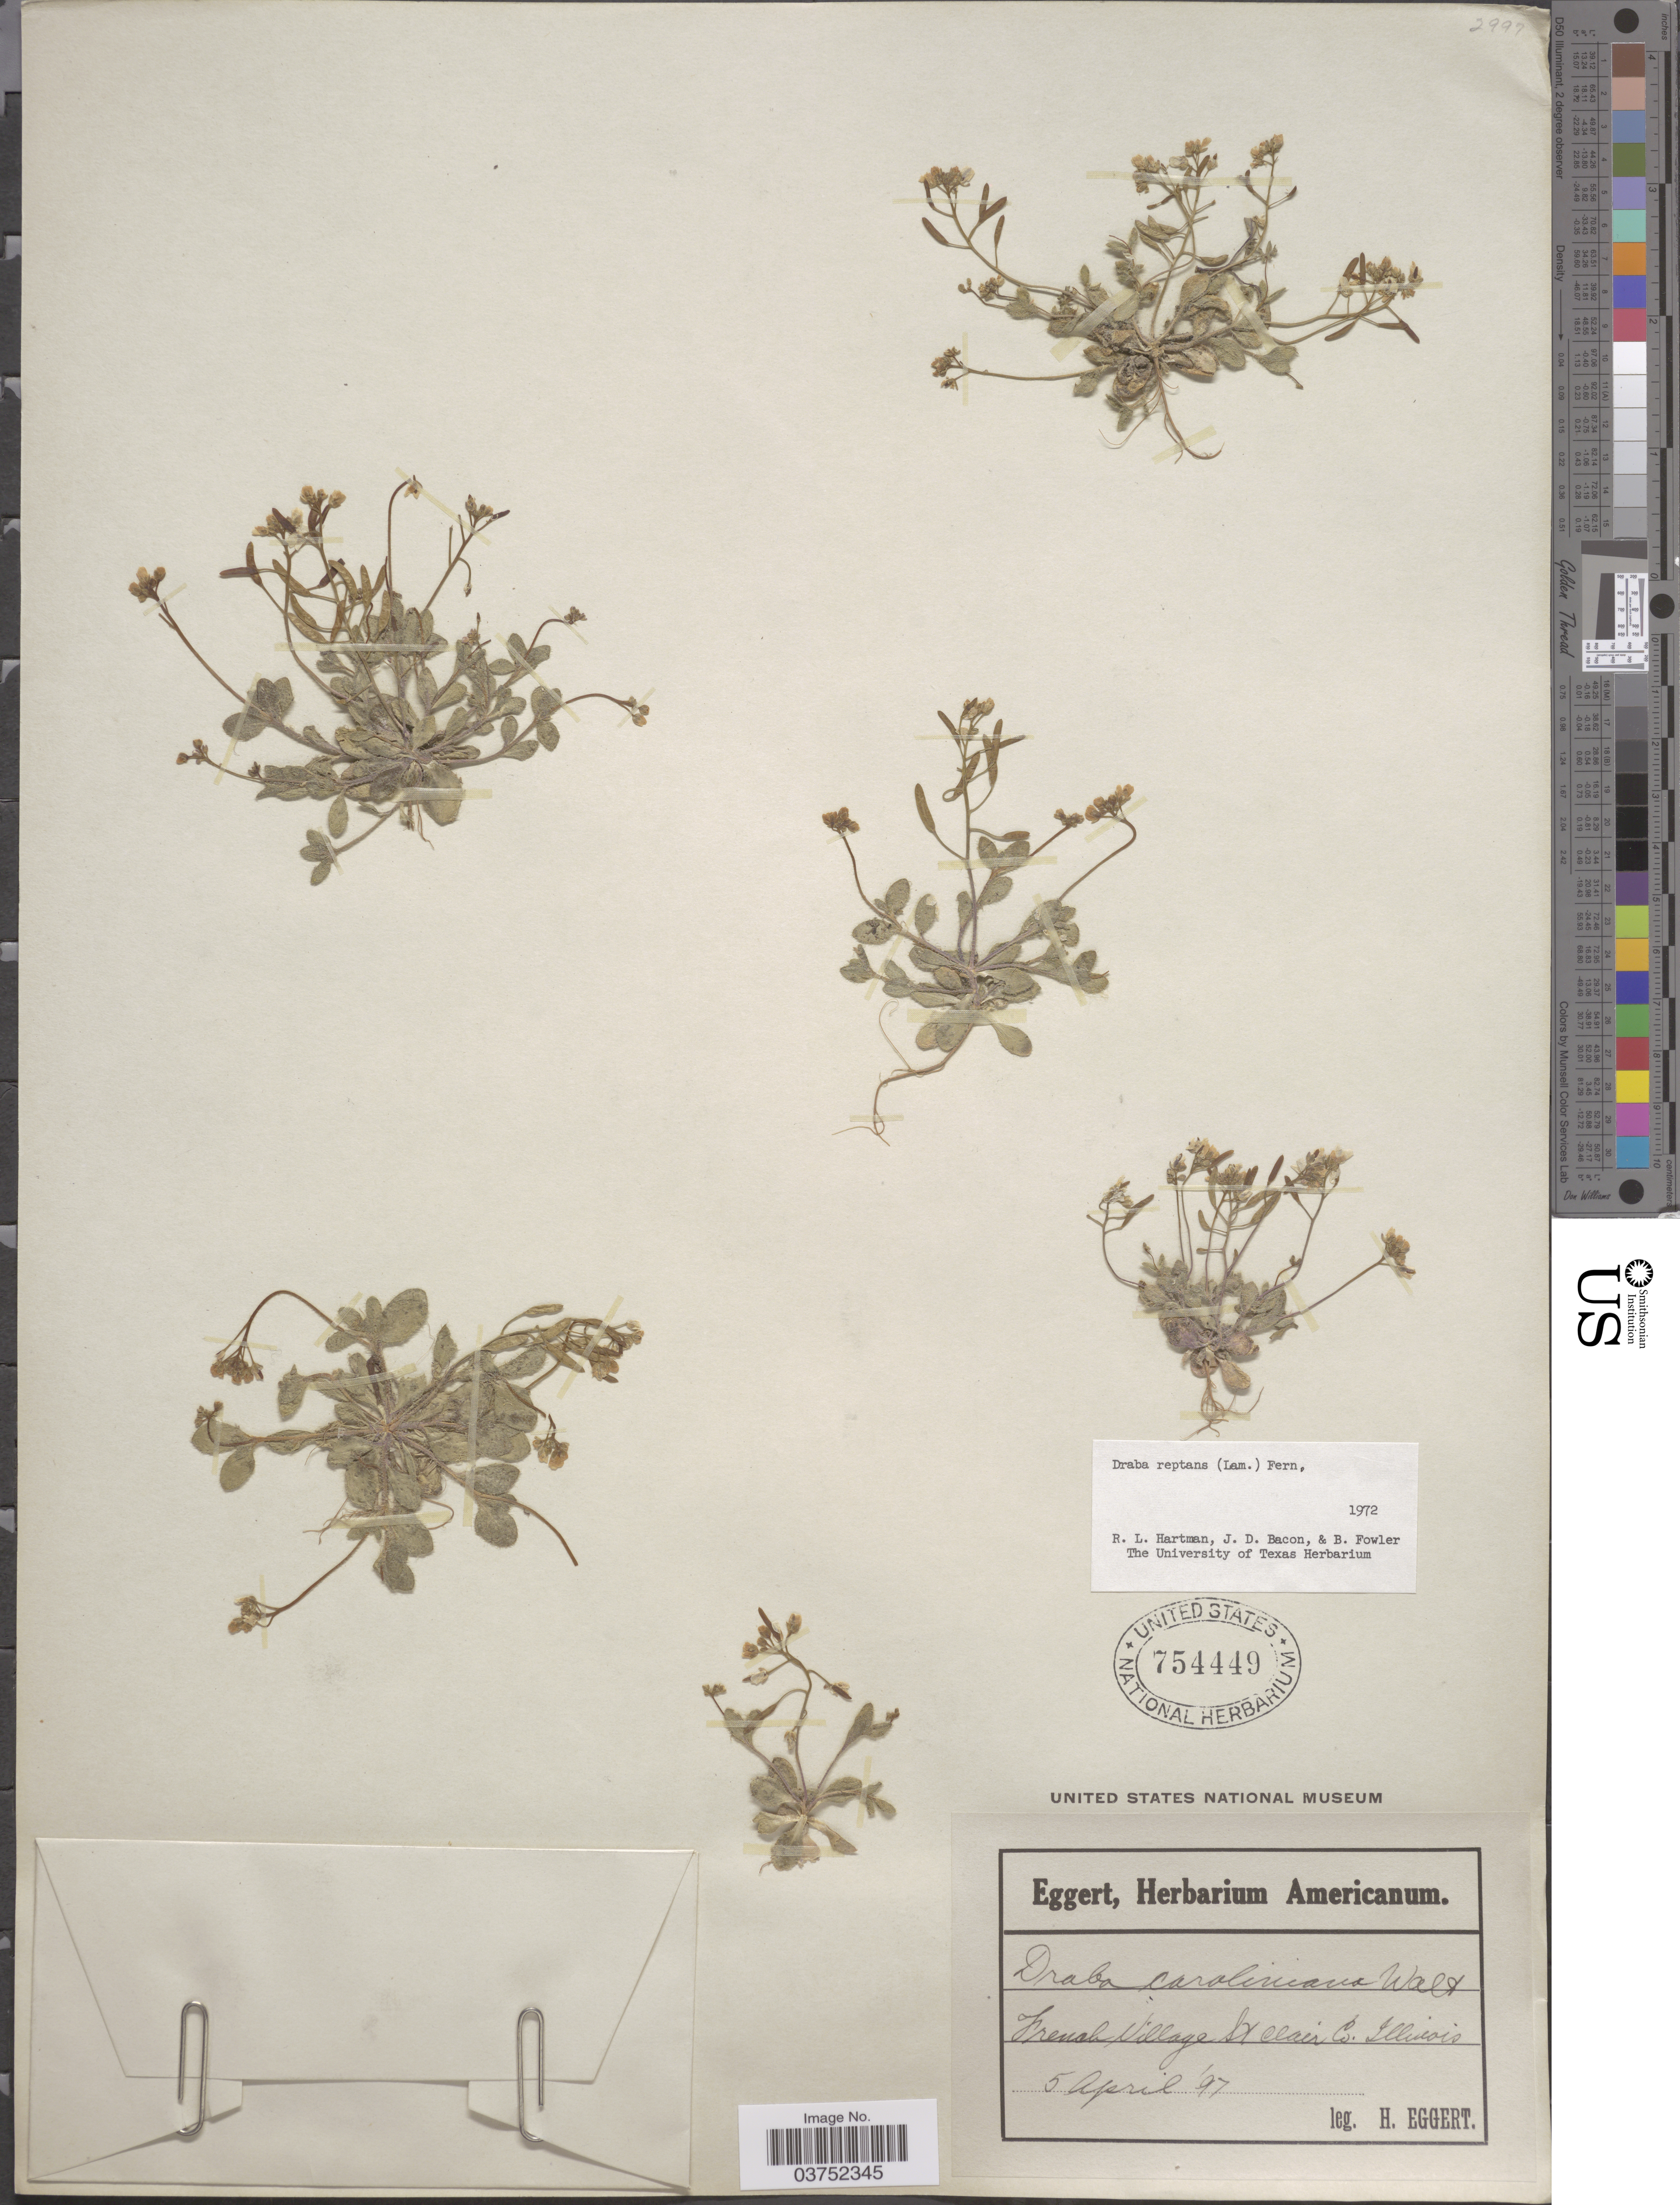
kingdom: Plantae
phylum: Tracheophyta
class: Magnoliopsida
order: Brassicales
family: Brassicaceae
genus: Draba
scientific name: Draba reptans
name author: (Lam.) Fernald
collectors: H. Eggert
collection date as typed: Transcribed d/m/y: 5/4/97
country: United States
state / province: Illinois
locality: French Village St Clair Co.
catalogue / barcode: US 754449